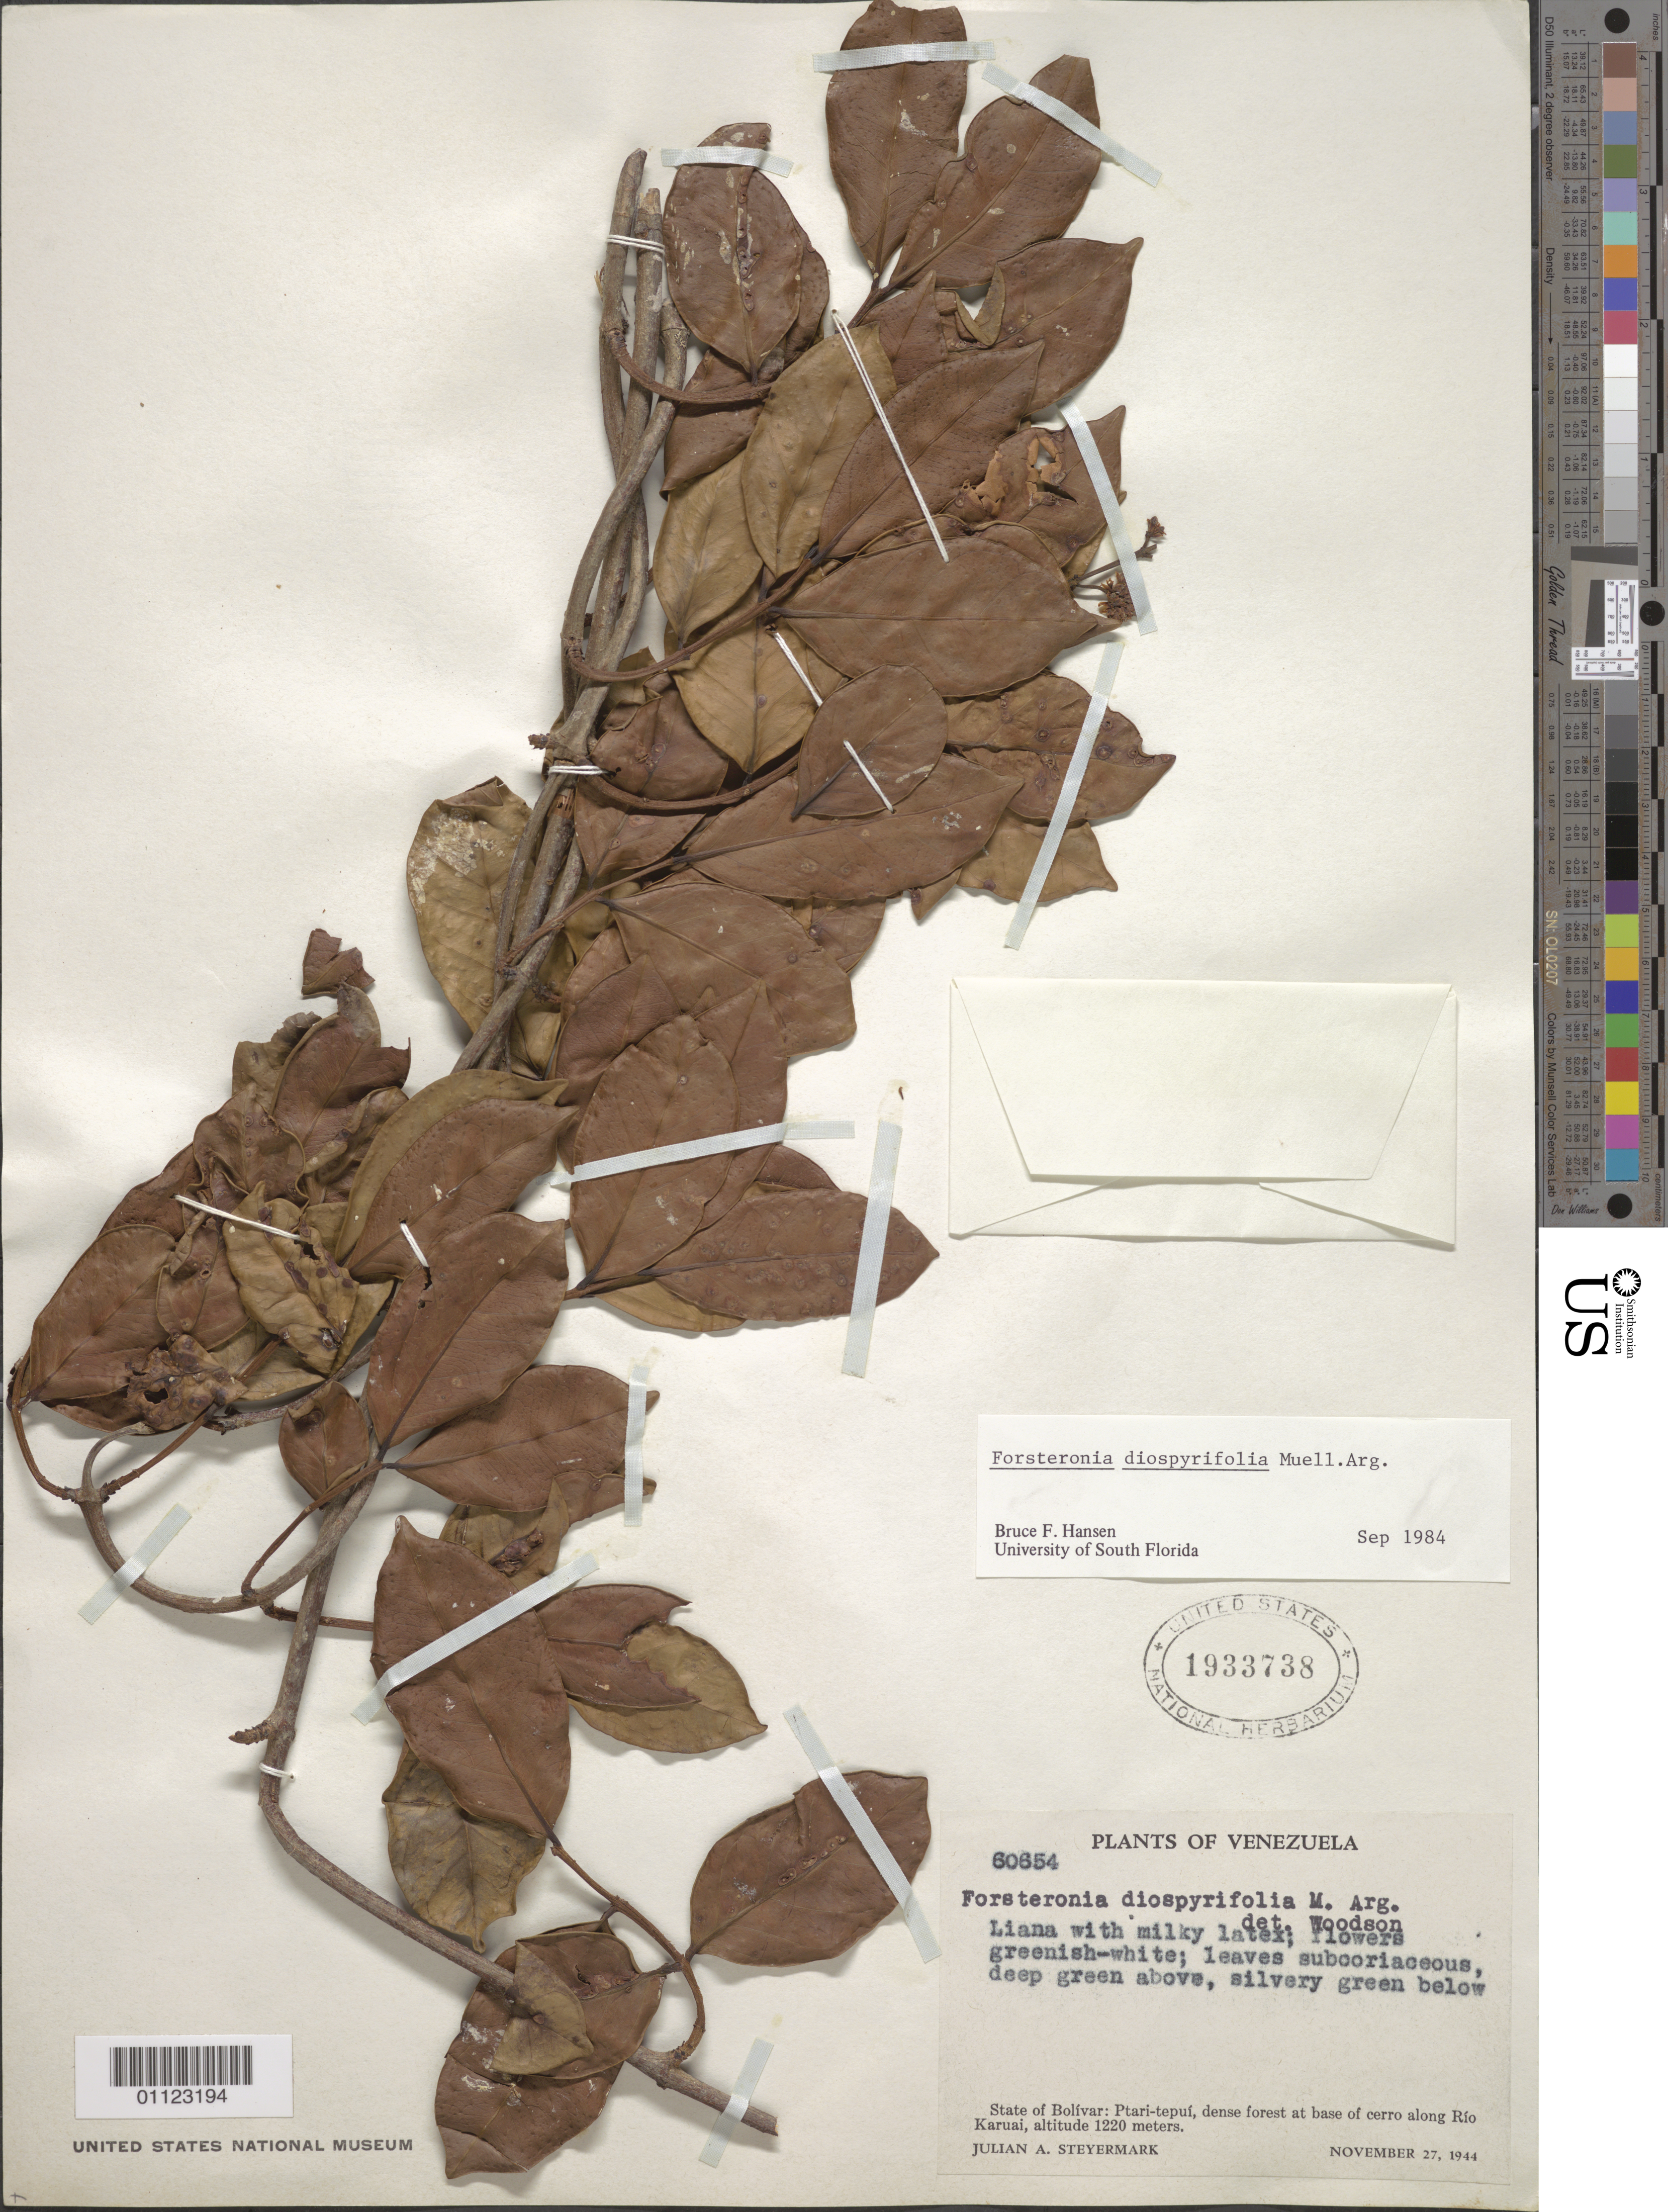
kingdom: Plantae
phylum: Tracheophyta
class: Magnoliopsida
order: Gentianales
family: Apocynaceae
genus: Forsteronia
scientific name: Forsteronia diospyrifolia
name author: Müll. Arg.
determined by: Hansen, Bruce F.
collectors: J. Steyermark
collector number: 60654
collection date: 1944-11-27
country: Venezuela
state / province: Bolívar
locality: Ptari-tepuí, at base of cerro along Río Karuai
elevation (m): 1220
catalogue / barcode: US 1933738